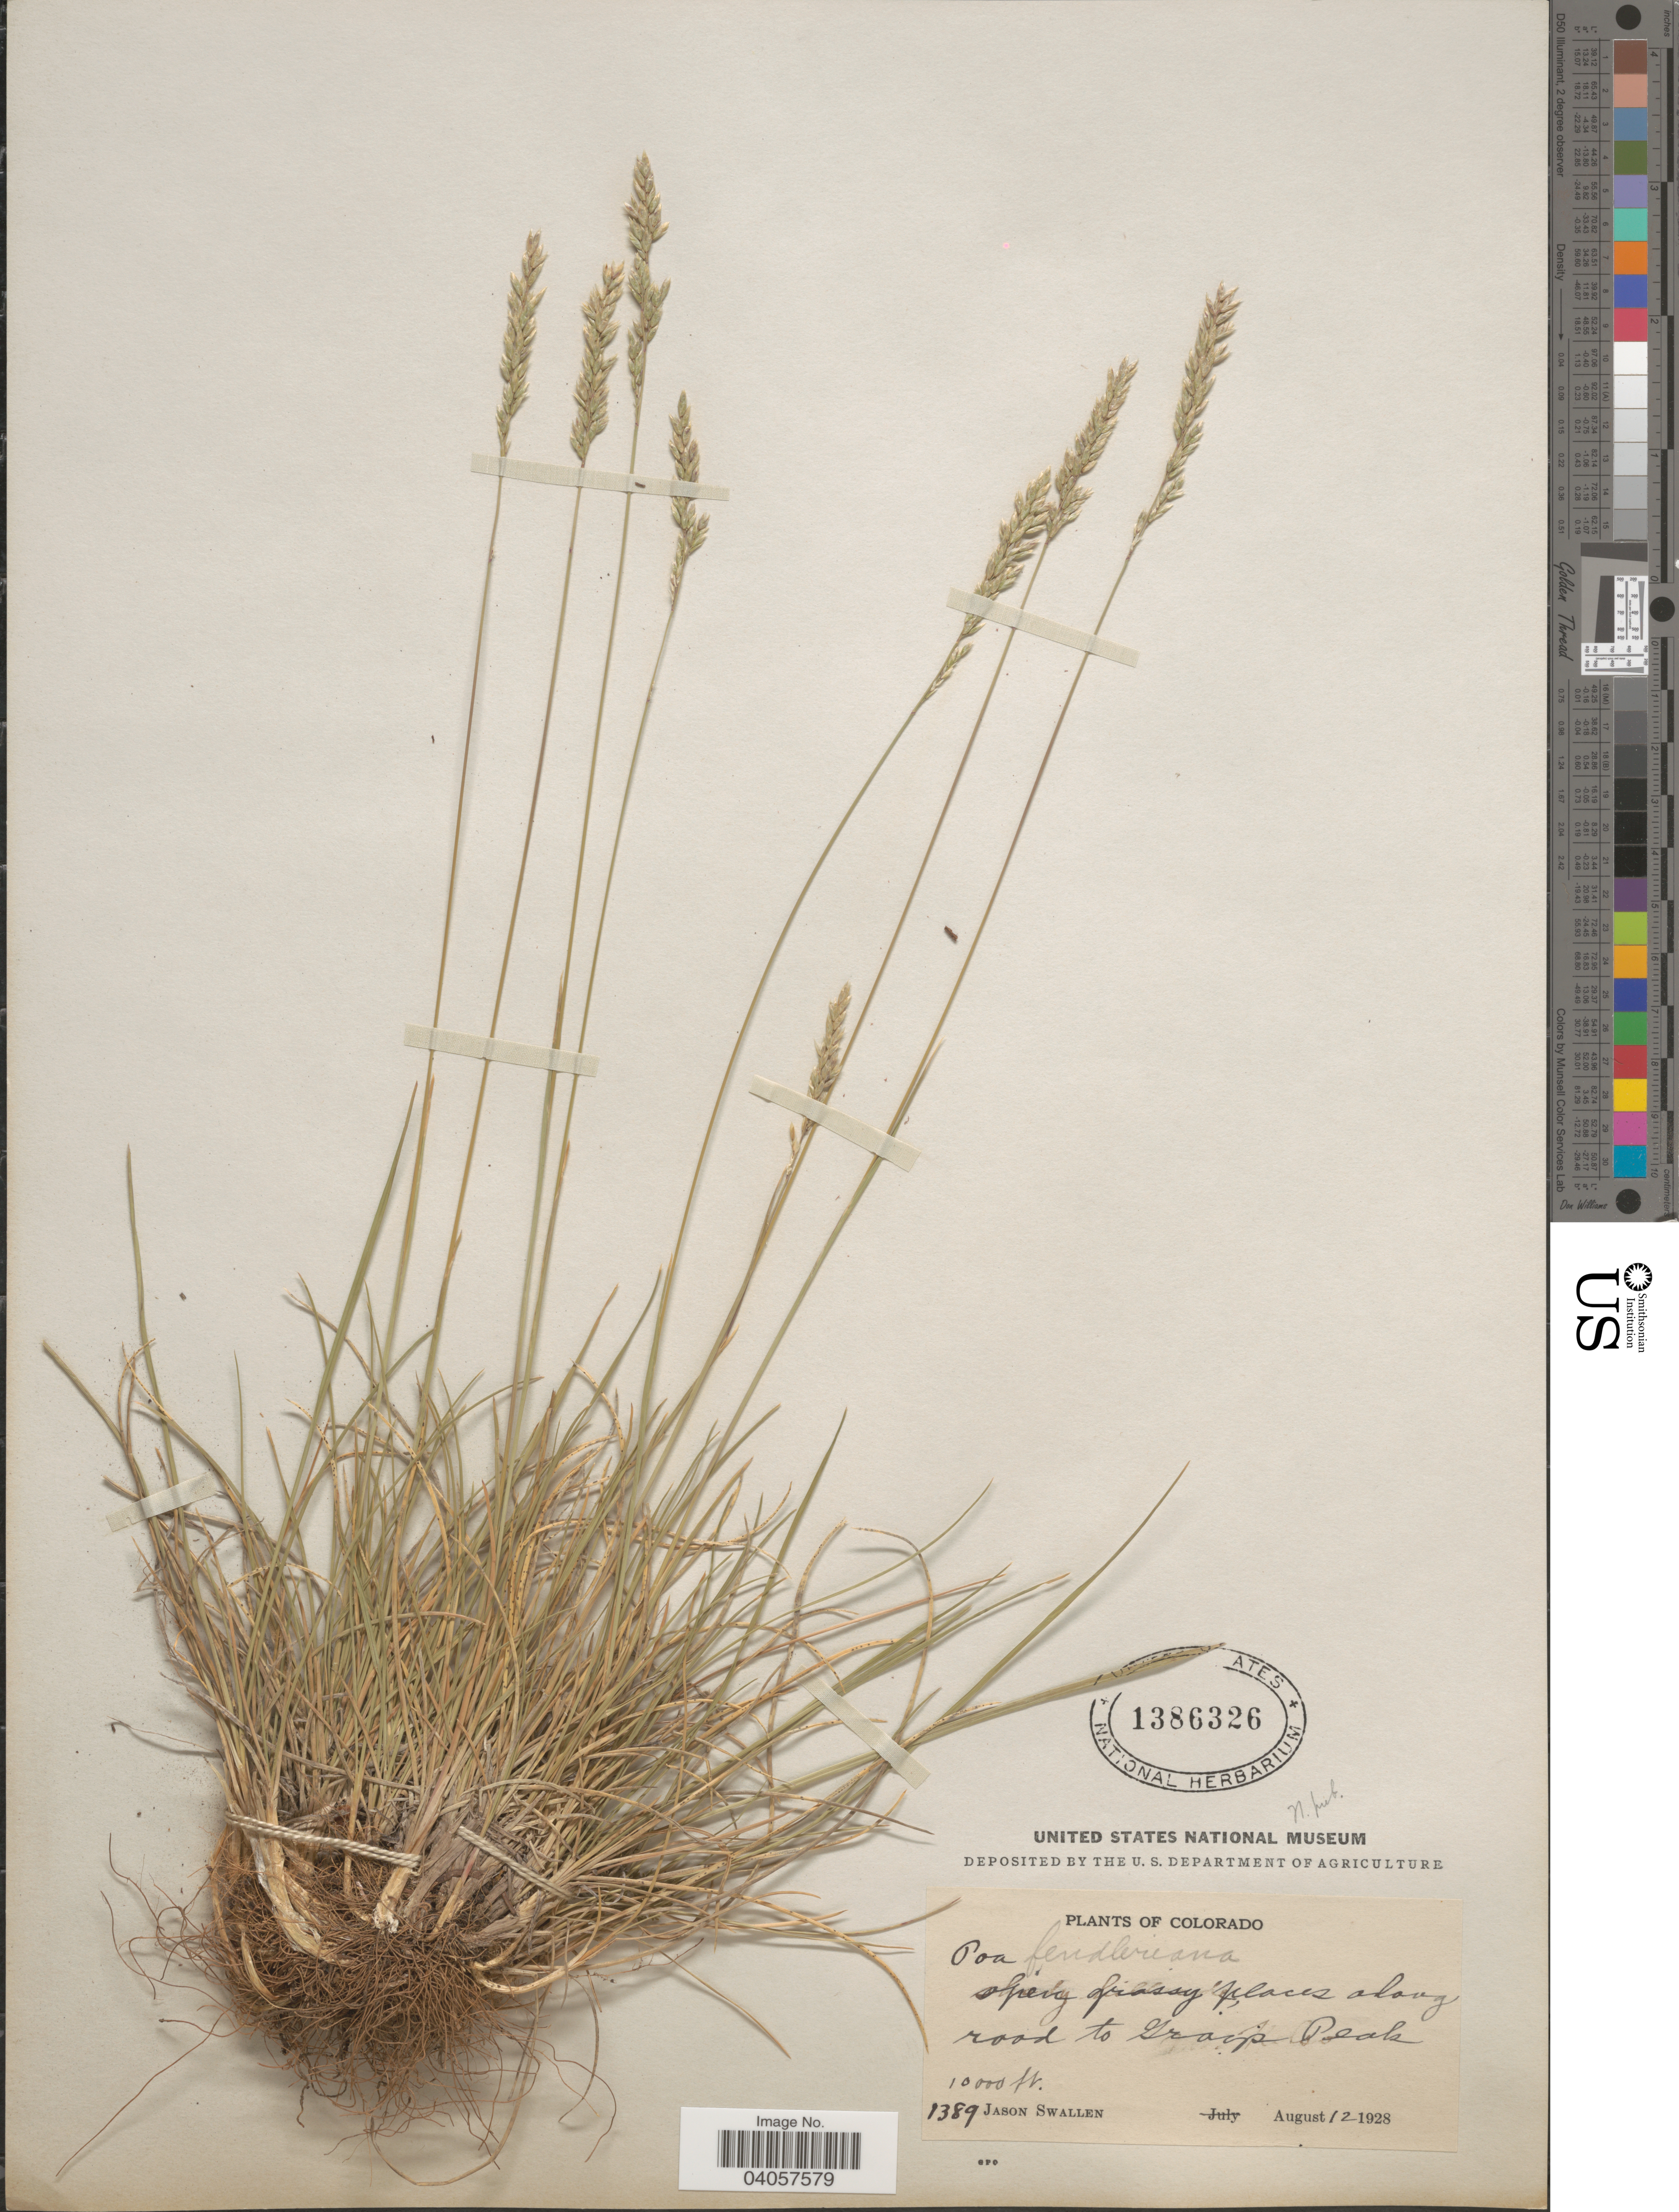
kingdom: Plantae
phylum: Tracheophyta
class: Liliopsida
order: Poales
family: Poaceae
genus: Poa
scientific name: Poa fendleriana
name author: (Steud.) Vasey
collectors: J. R. Swallen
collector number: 1389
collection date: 1928-08-12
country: United States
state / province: Colorado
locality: Along road to Grays Peak.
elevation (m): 3048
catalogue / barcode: US 1386326